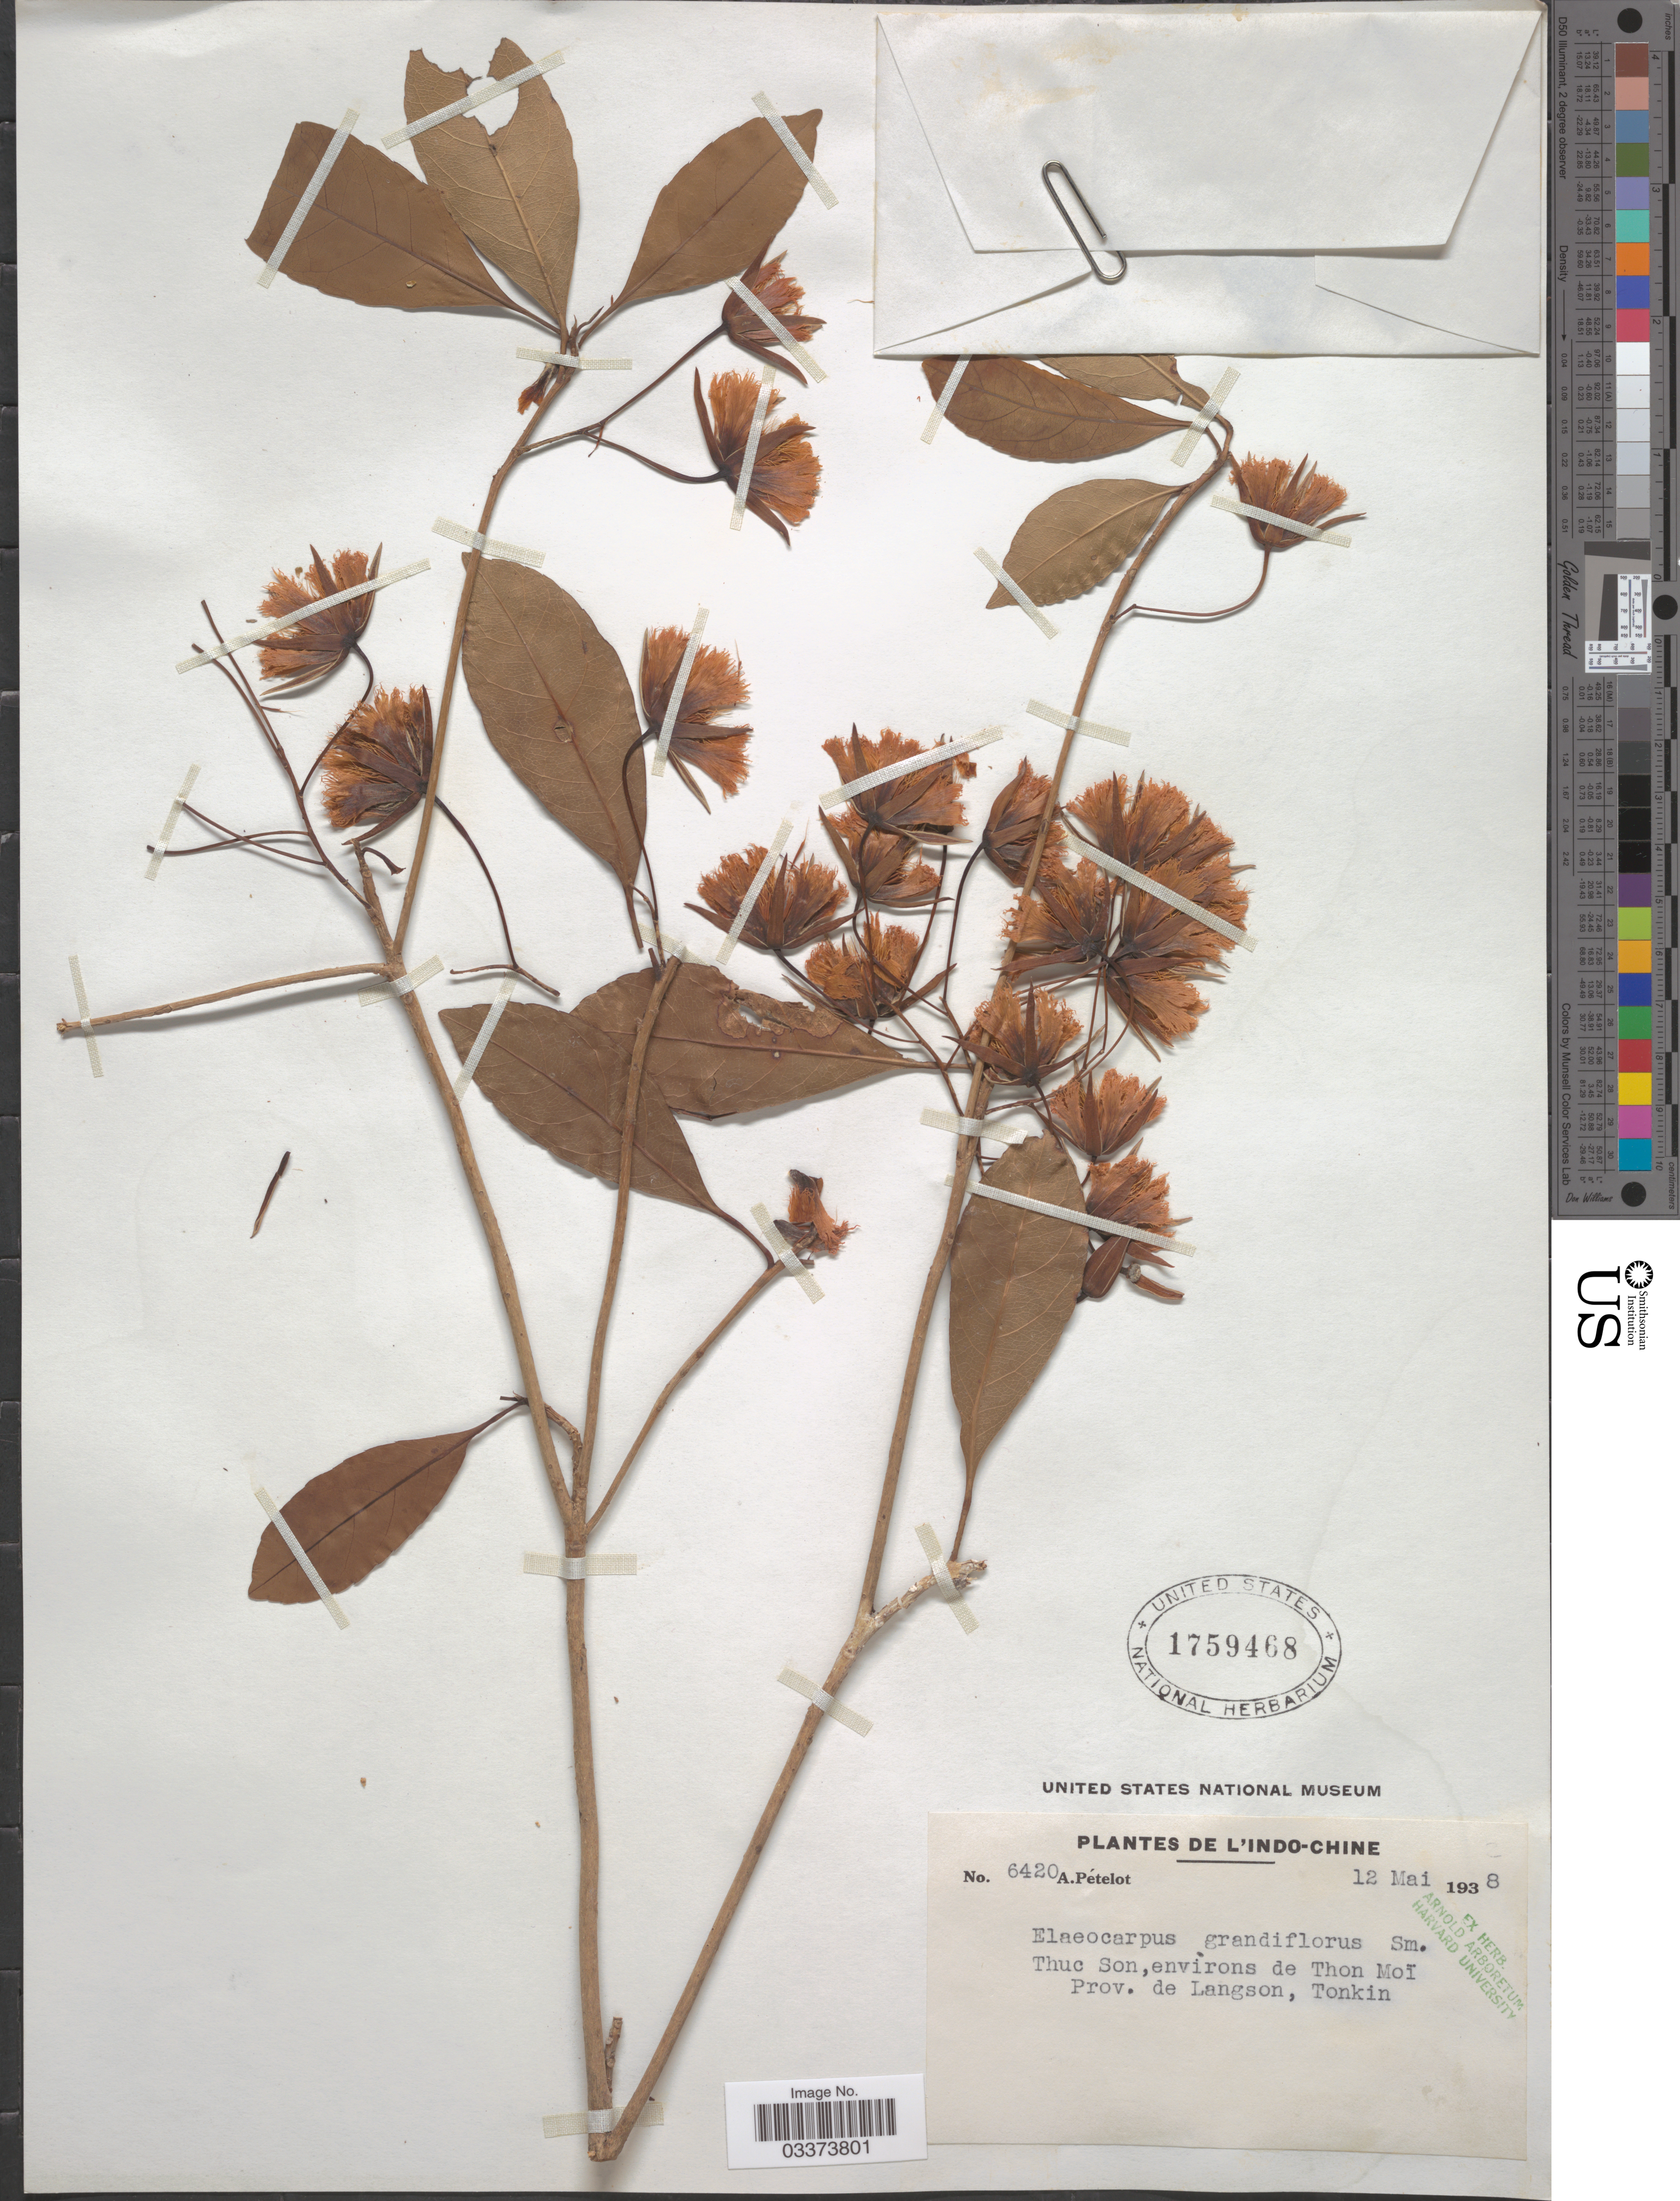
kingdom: Plantae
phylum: Tracheophyta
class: Magnoliopsida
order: Oxalidales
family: Elaeocarpaceae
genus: Elaeocarpus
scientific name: Elaeocarpus grandiflorus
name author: Sm.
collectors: A. Petelot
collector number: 6420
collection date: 1938-05-12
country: Vietnam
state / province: Lang Son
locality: L'Indo-Chine, Thuc Son, environs de Thon Moï, Prov. de Langson, Tonkin.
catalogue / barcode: US 1759468